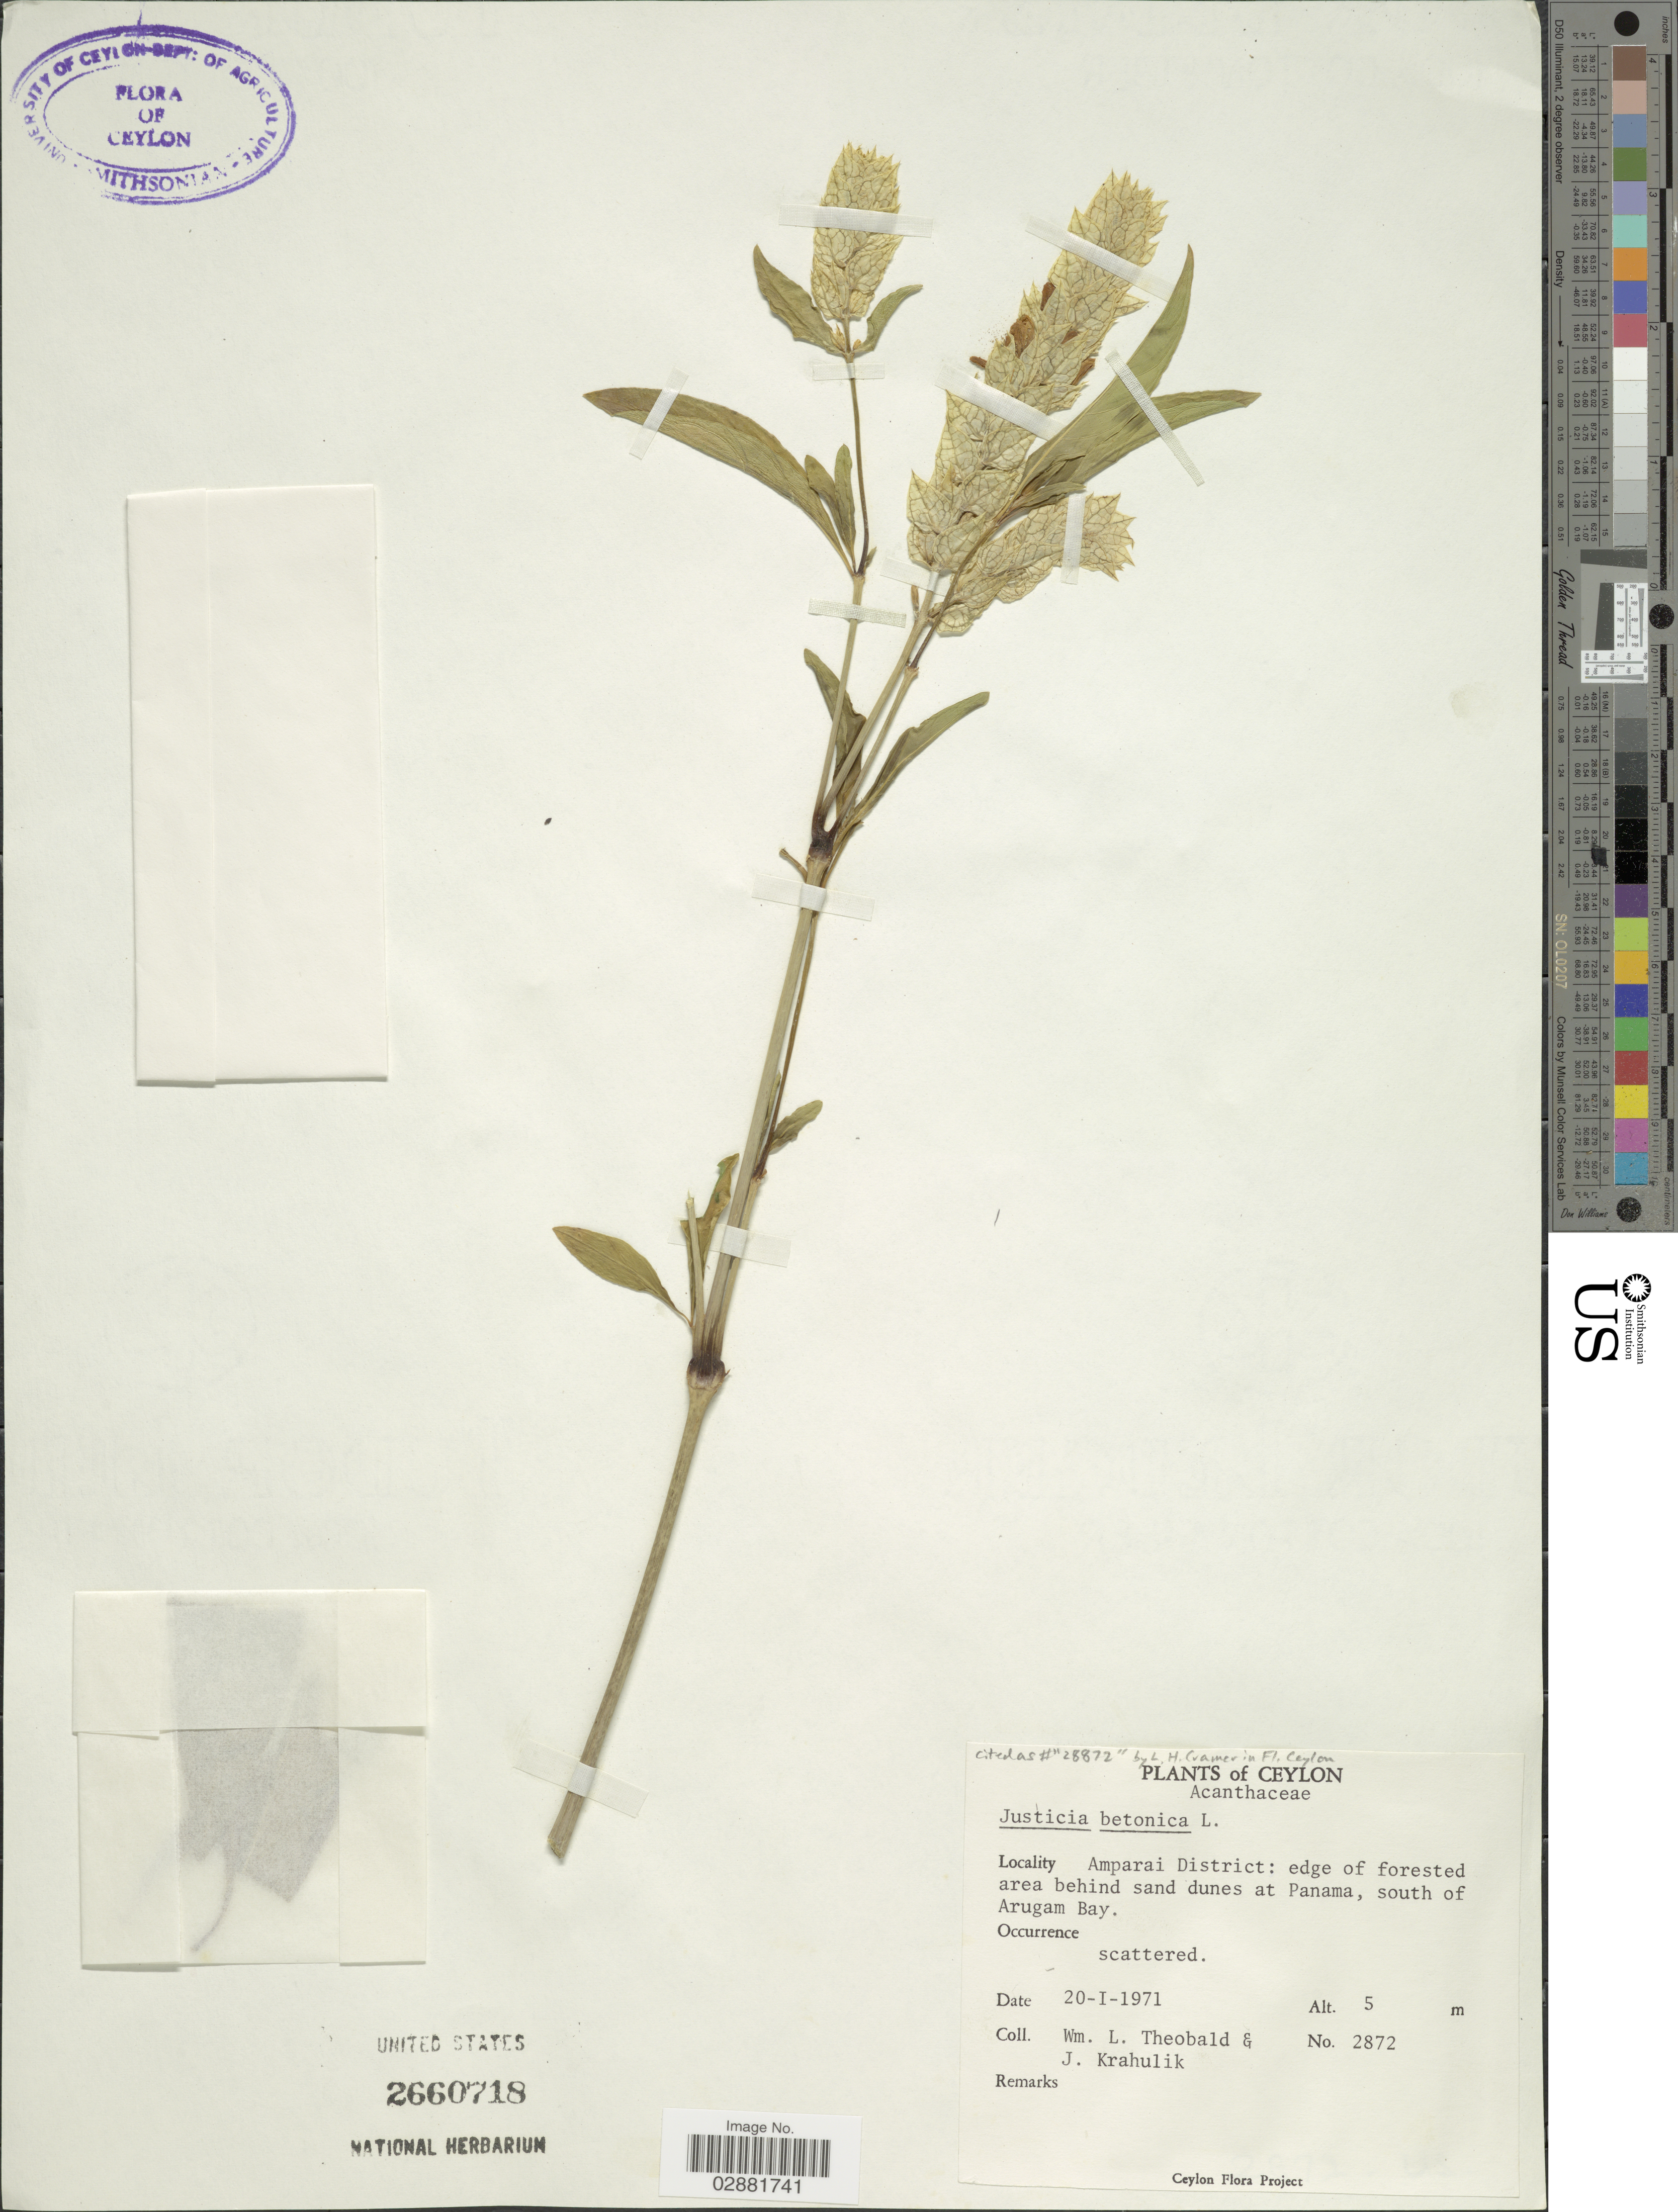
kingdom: Plantae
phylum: Tracheophyta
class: Magnoliopsida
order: Lamiales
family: Acanthaceae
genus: Justicia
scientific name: Justicia betonica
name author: L.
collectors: W. L. Theobald & J. Krahulik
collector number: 2872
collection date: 1971-01-20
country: Sri Lanka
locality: Ceylon, Amparai District, edge of forested area behind sand dunes at Panama, south of Arugam Bay.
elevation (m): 5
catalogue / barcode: US 2660718